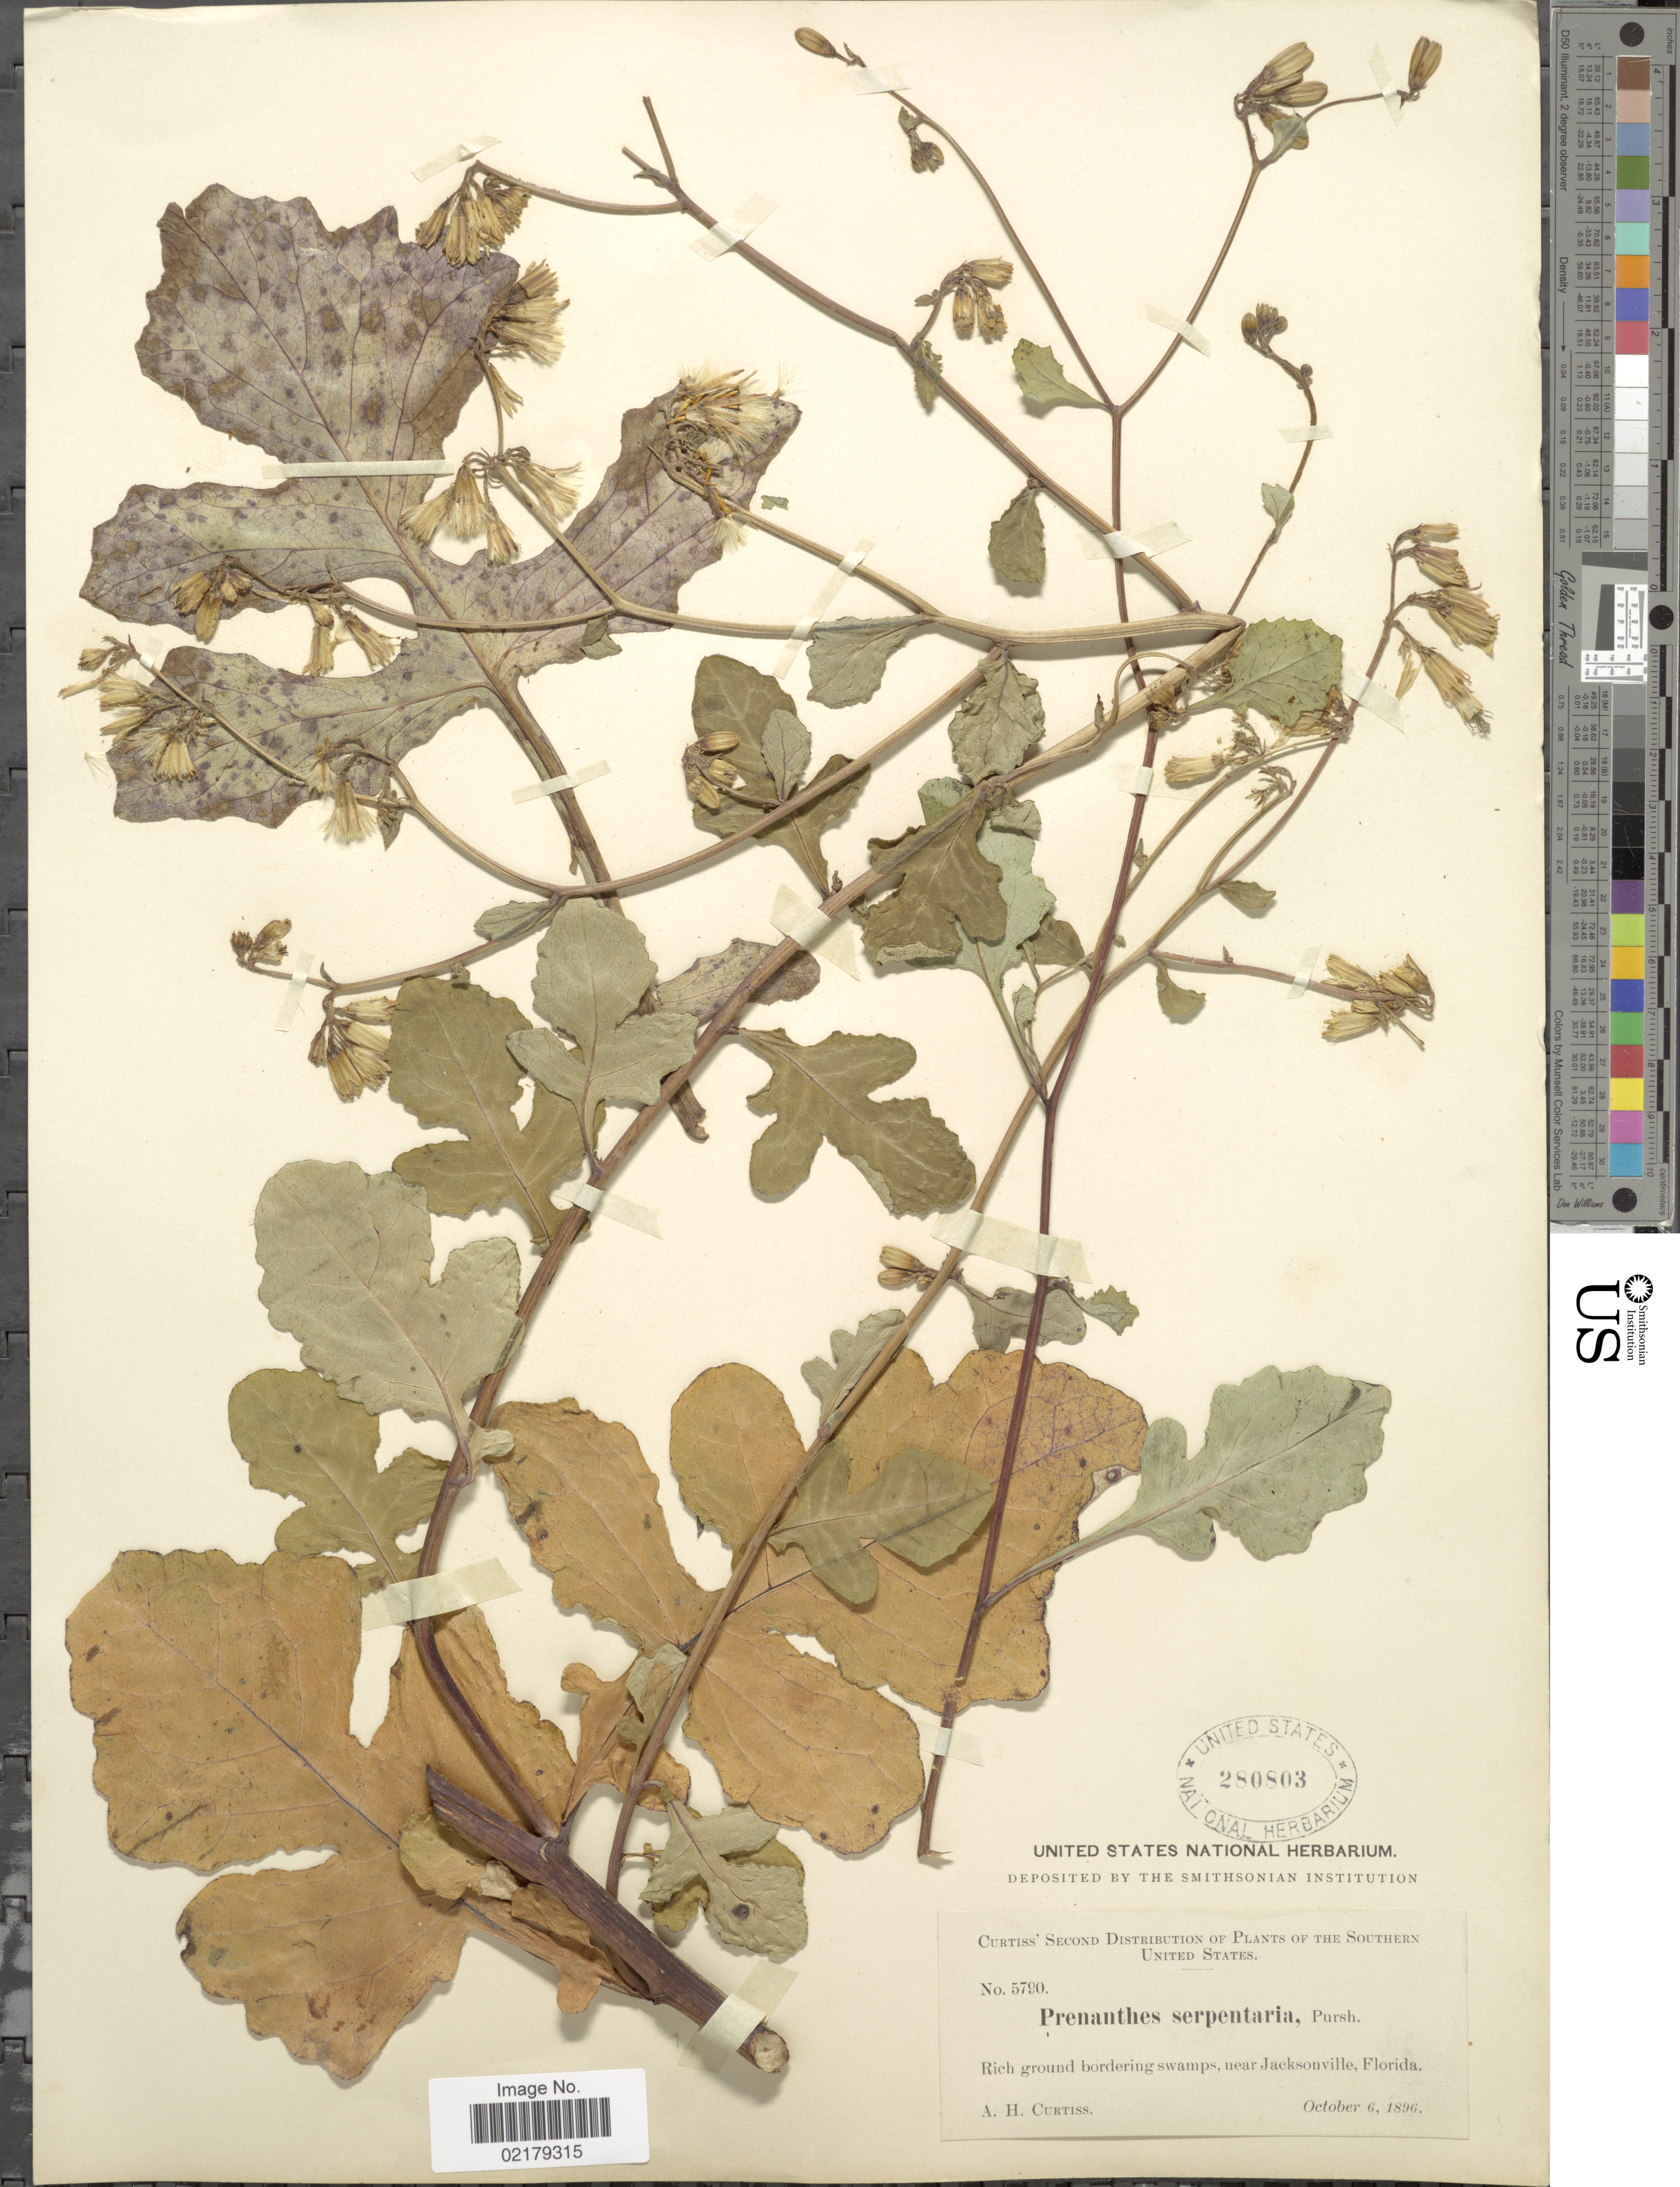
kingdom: Plantae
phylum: Tracheophyta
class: Magnoliopsida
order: Asterales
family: Asteraceae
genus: Nabalus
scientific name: Nabalus serpentarius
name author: (Pursh) Hook.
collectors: A. H. Curtiss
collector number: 5790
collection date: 1896-10-06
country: United States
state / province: Florida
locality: The Southern United States, Rich ground bordering swamps, near Jacksonville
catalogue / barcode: US 280803